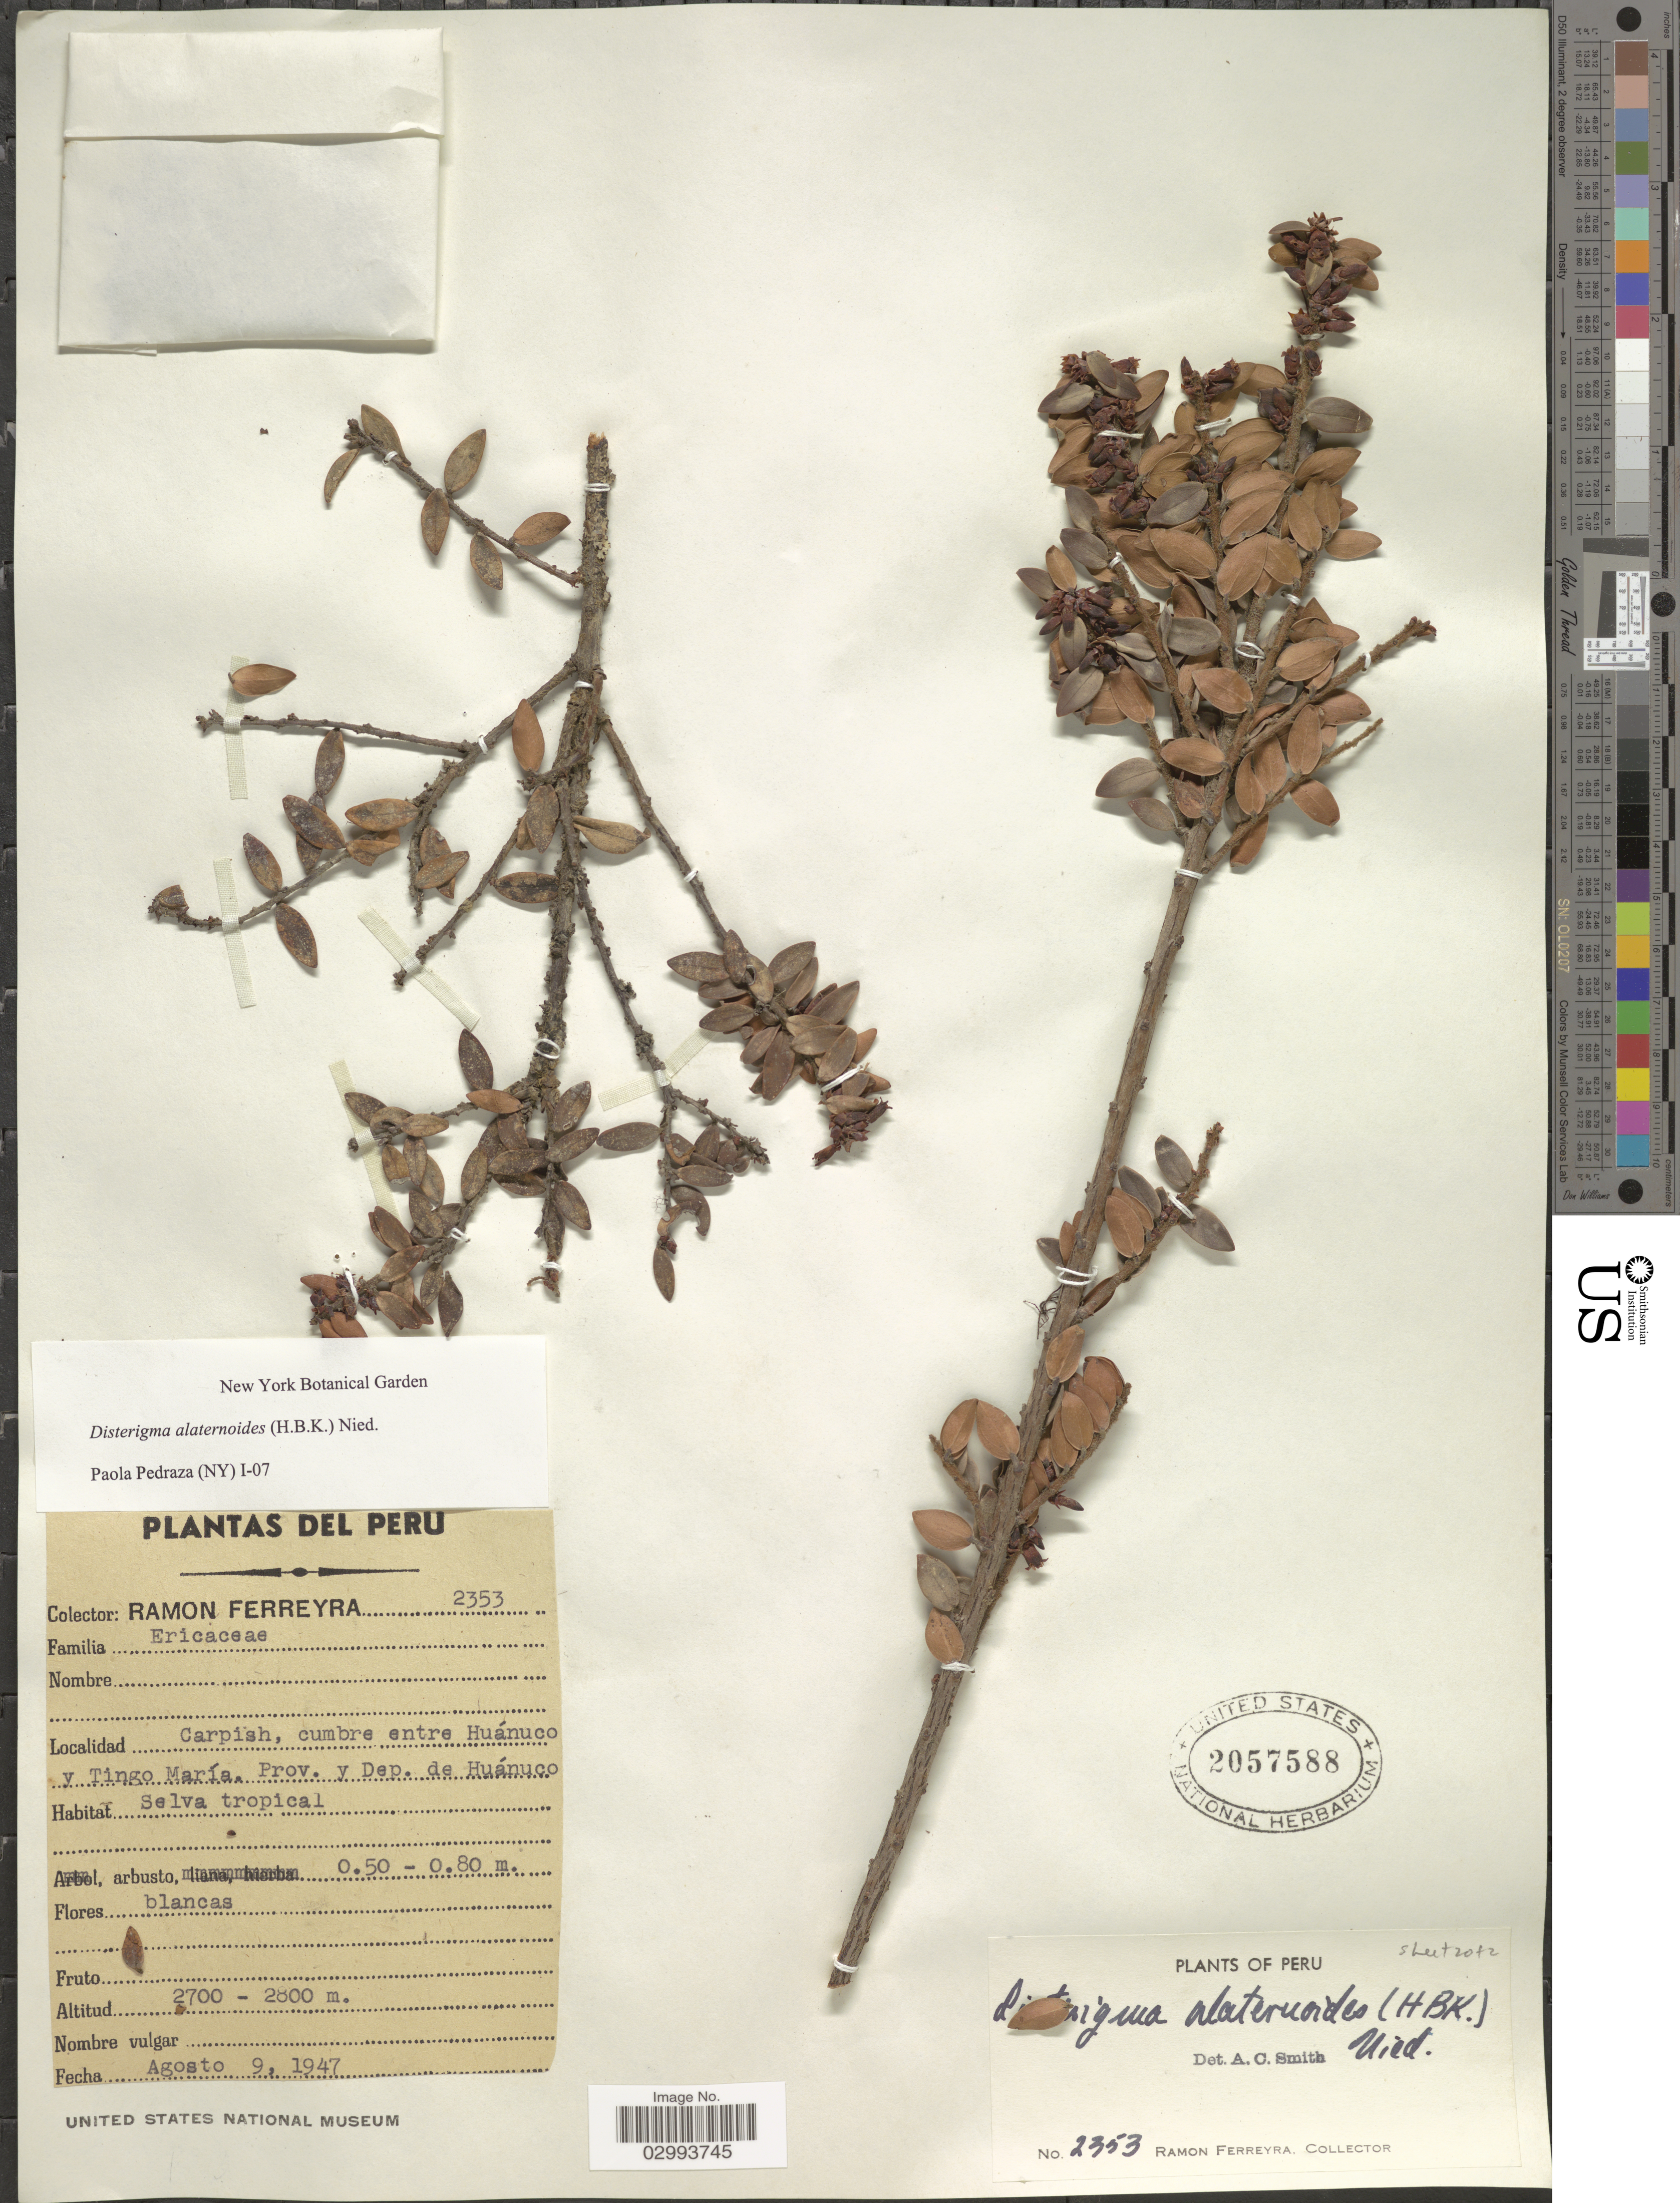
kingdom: Plantae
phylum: Tracheophyta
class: Magnoliopsida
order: Ericales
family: Ericaceae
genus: Disterigma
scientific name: Disterigma alaternoides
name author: (Kunth) Nied.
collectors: R. A. Ferreyra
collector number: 2353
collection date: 1947-08-09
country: Peru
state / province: Huánuco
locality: Carpish, cumbre entre Huánuco y Tingo María, Prov. y Dep. de Huánuco.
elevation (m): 2700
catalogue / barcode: US 2057588